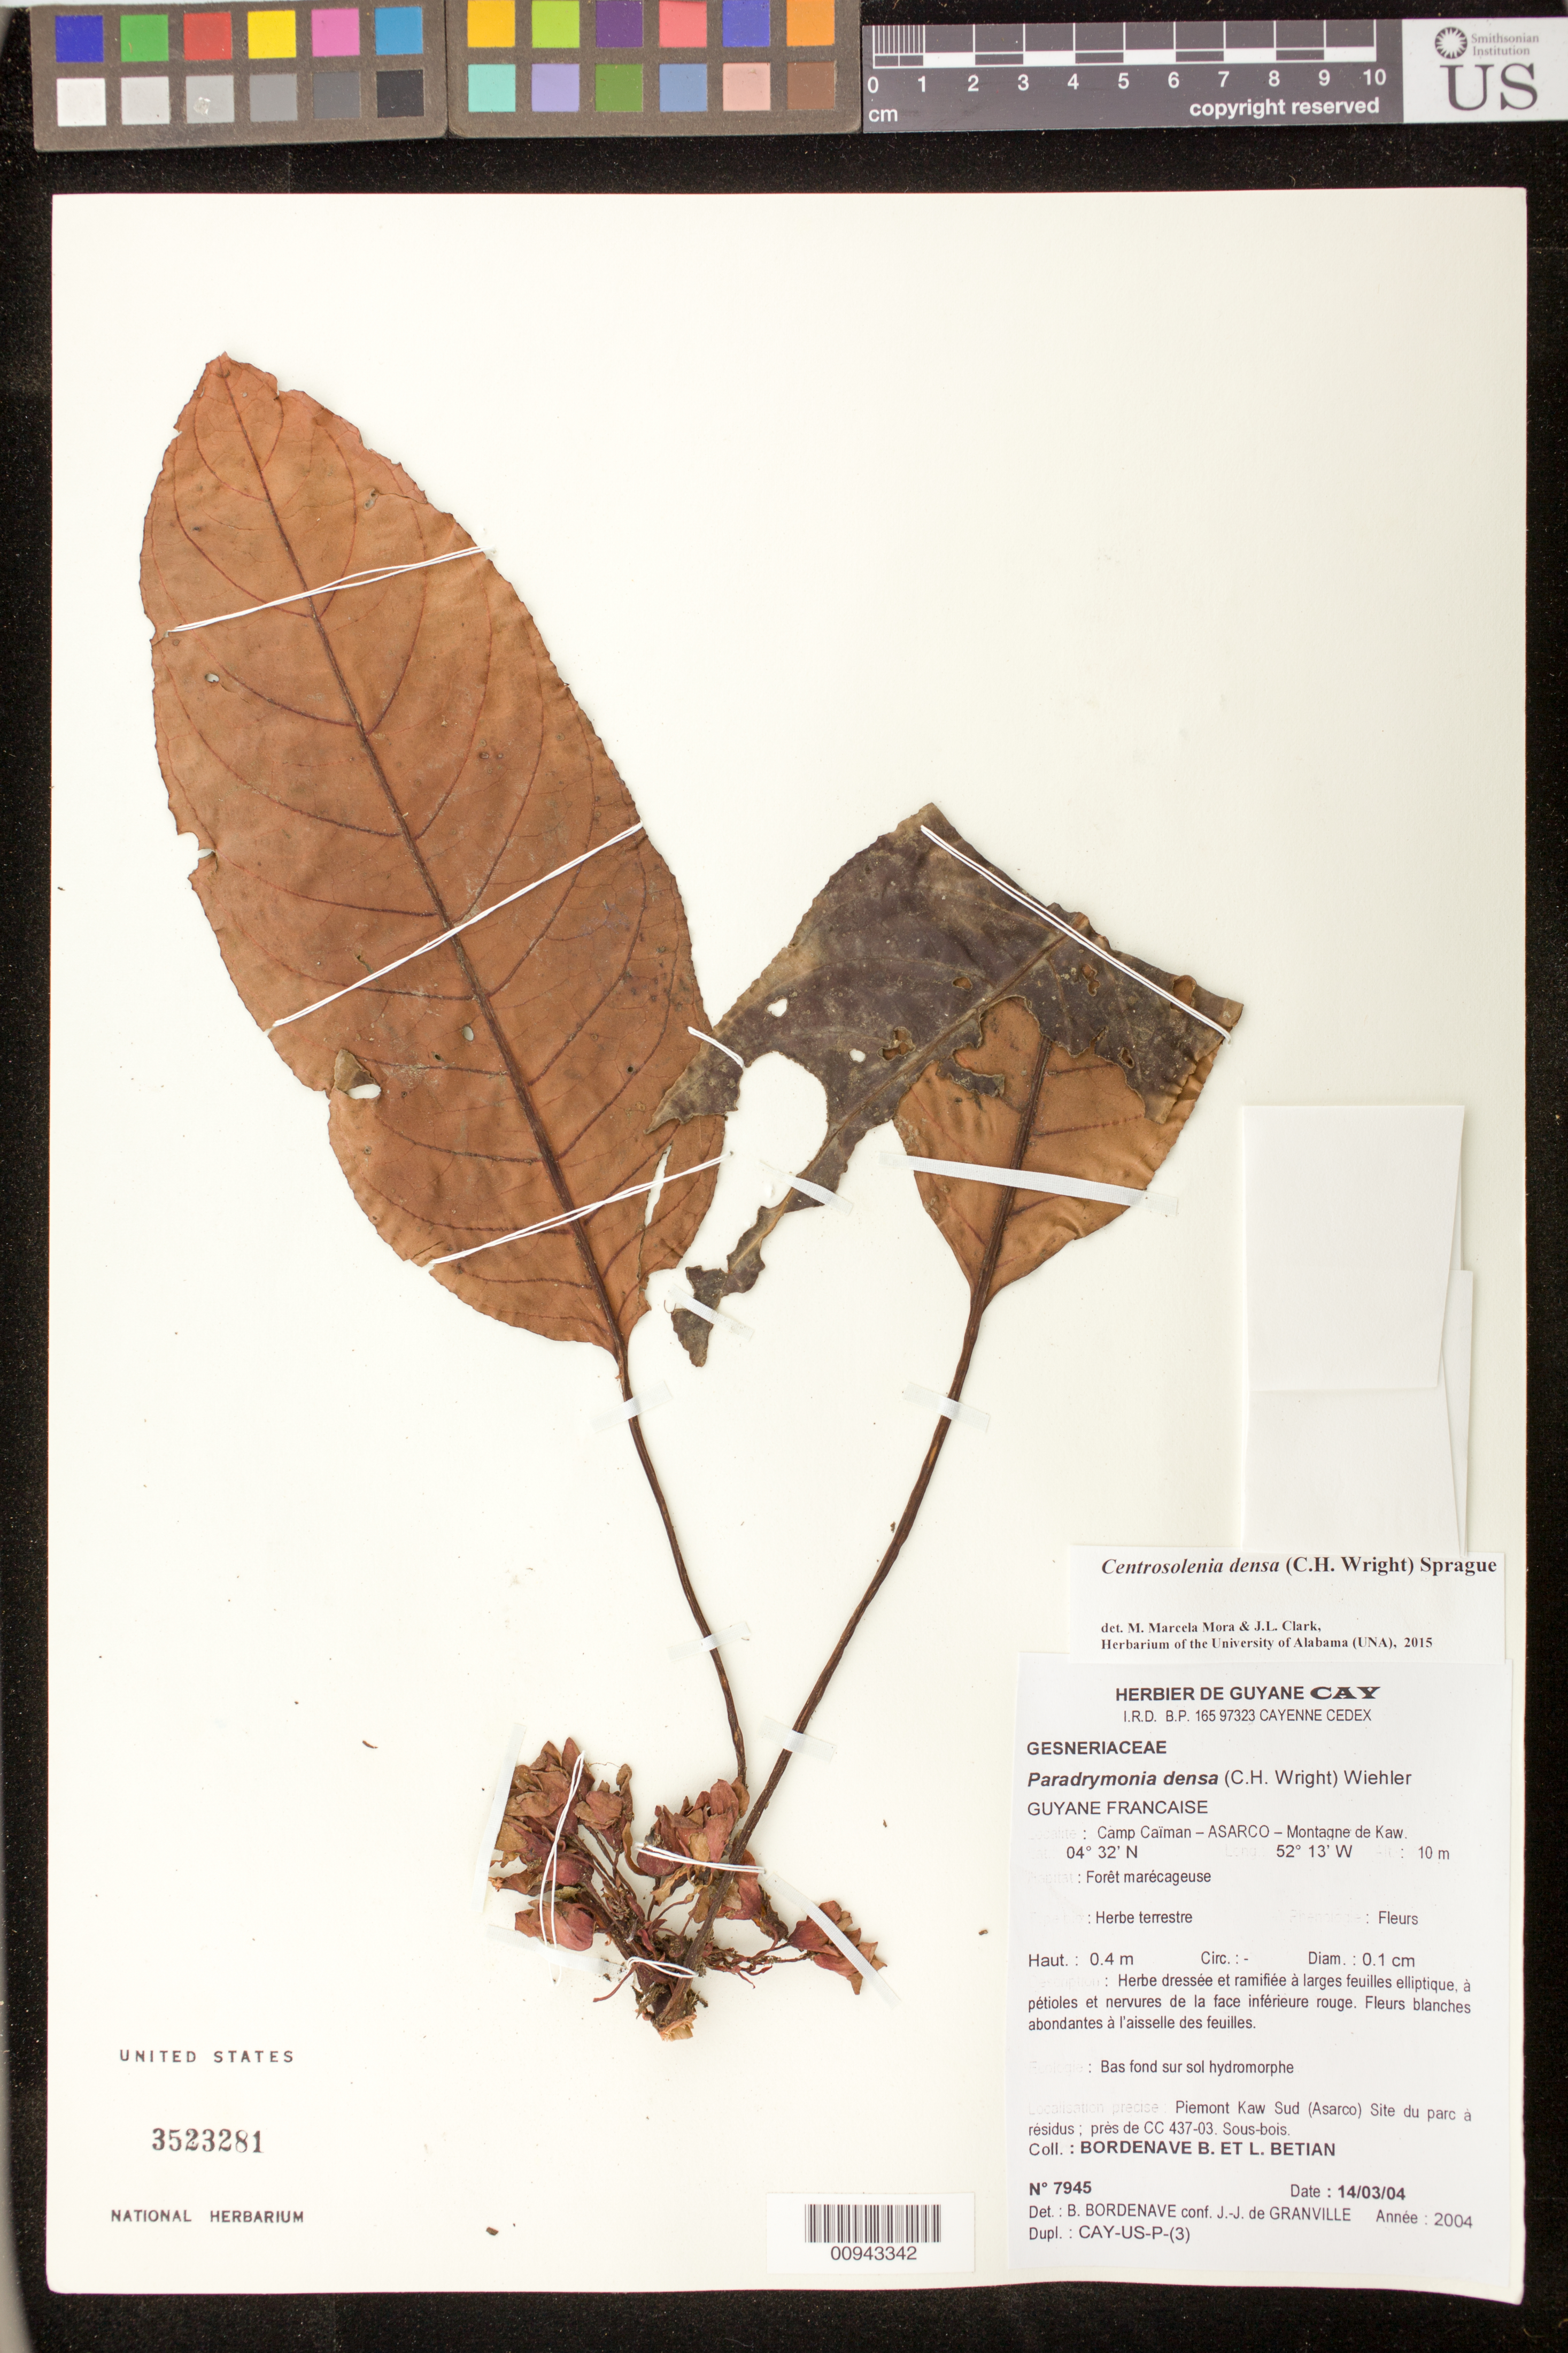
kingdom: Plantae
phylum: Tracheophyta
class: Magnoliopsida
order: Lamiales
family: Gesneriaceae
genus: Centrosolenia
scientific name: Centrosolenia densa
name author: (C.H. Wright) Sprague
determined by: Mora, M. M.; Clark, J. L.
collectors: B. Bordenave & L. Betian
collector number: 7945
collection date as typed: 14-Mar-04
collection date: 2004-03-14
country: French Guiana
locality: Camp Caïman - ASARCO - Montagne de Kaw. Piemont Kaw Sud (Ascaraco) Site du parc a residus; pres de CC437-03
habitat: Foret marecageuse; sous-bois; bas fond sur sol hydromorphe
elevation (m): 10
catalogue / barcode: US 3523281